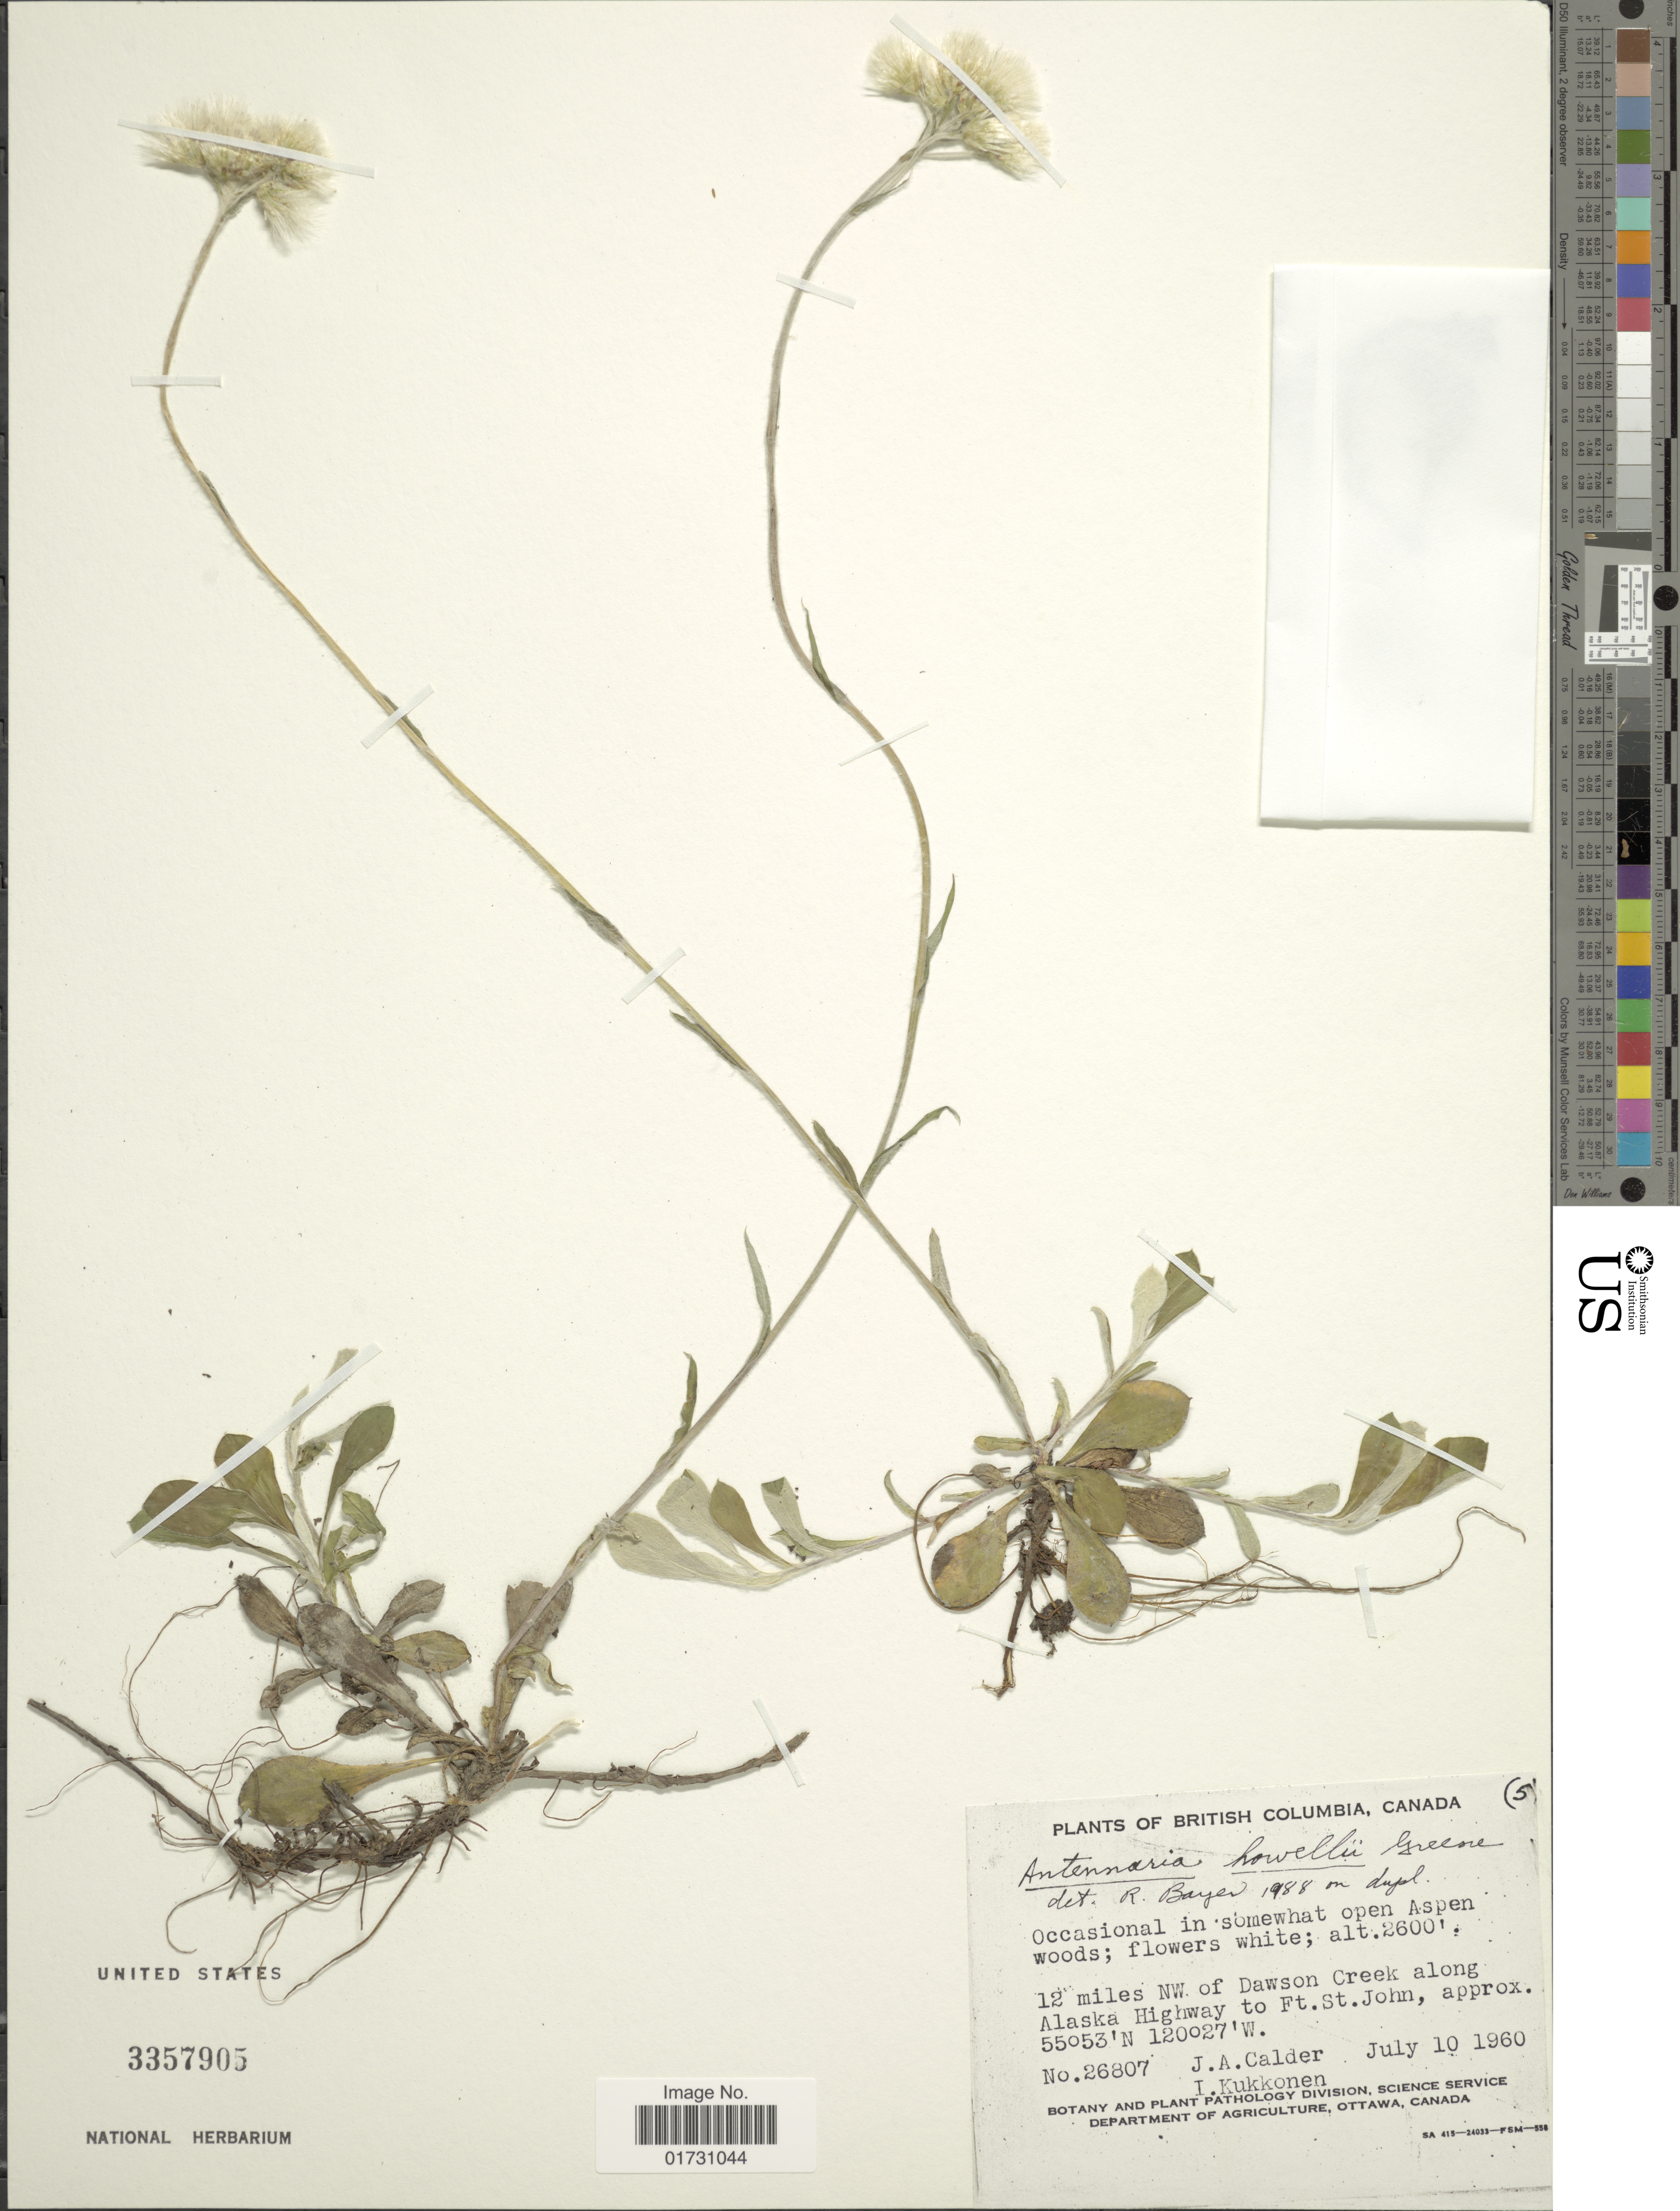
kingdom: Plantae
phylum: Tracheophyta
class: Magnoliopsida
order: Asterales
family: Asteraceae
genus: Antennaria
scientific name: Antennaria howellii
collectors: J. A. Calder & I. Kukkonen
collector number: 26807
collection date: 1960-07-10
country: Canada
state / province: British Columbia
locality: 12 miles NW of Dawson Creek along Alaska Highway to Ft. St. John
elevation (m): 792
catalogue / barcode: US 3357905